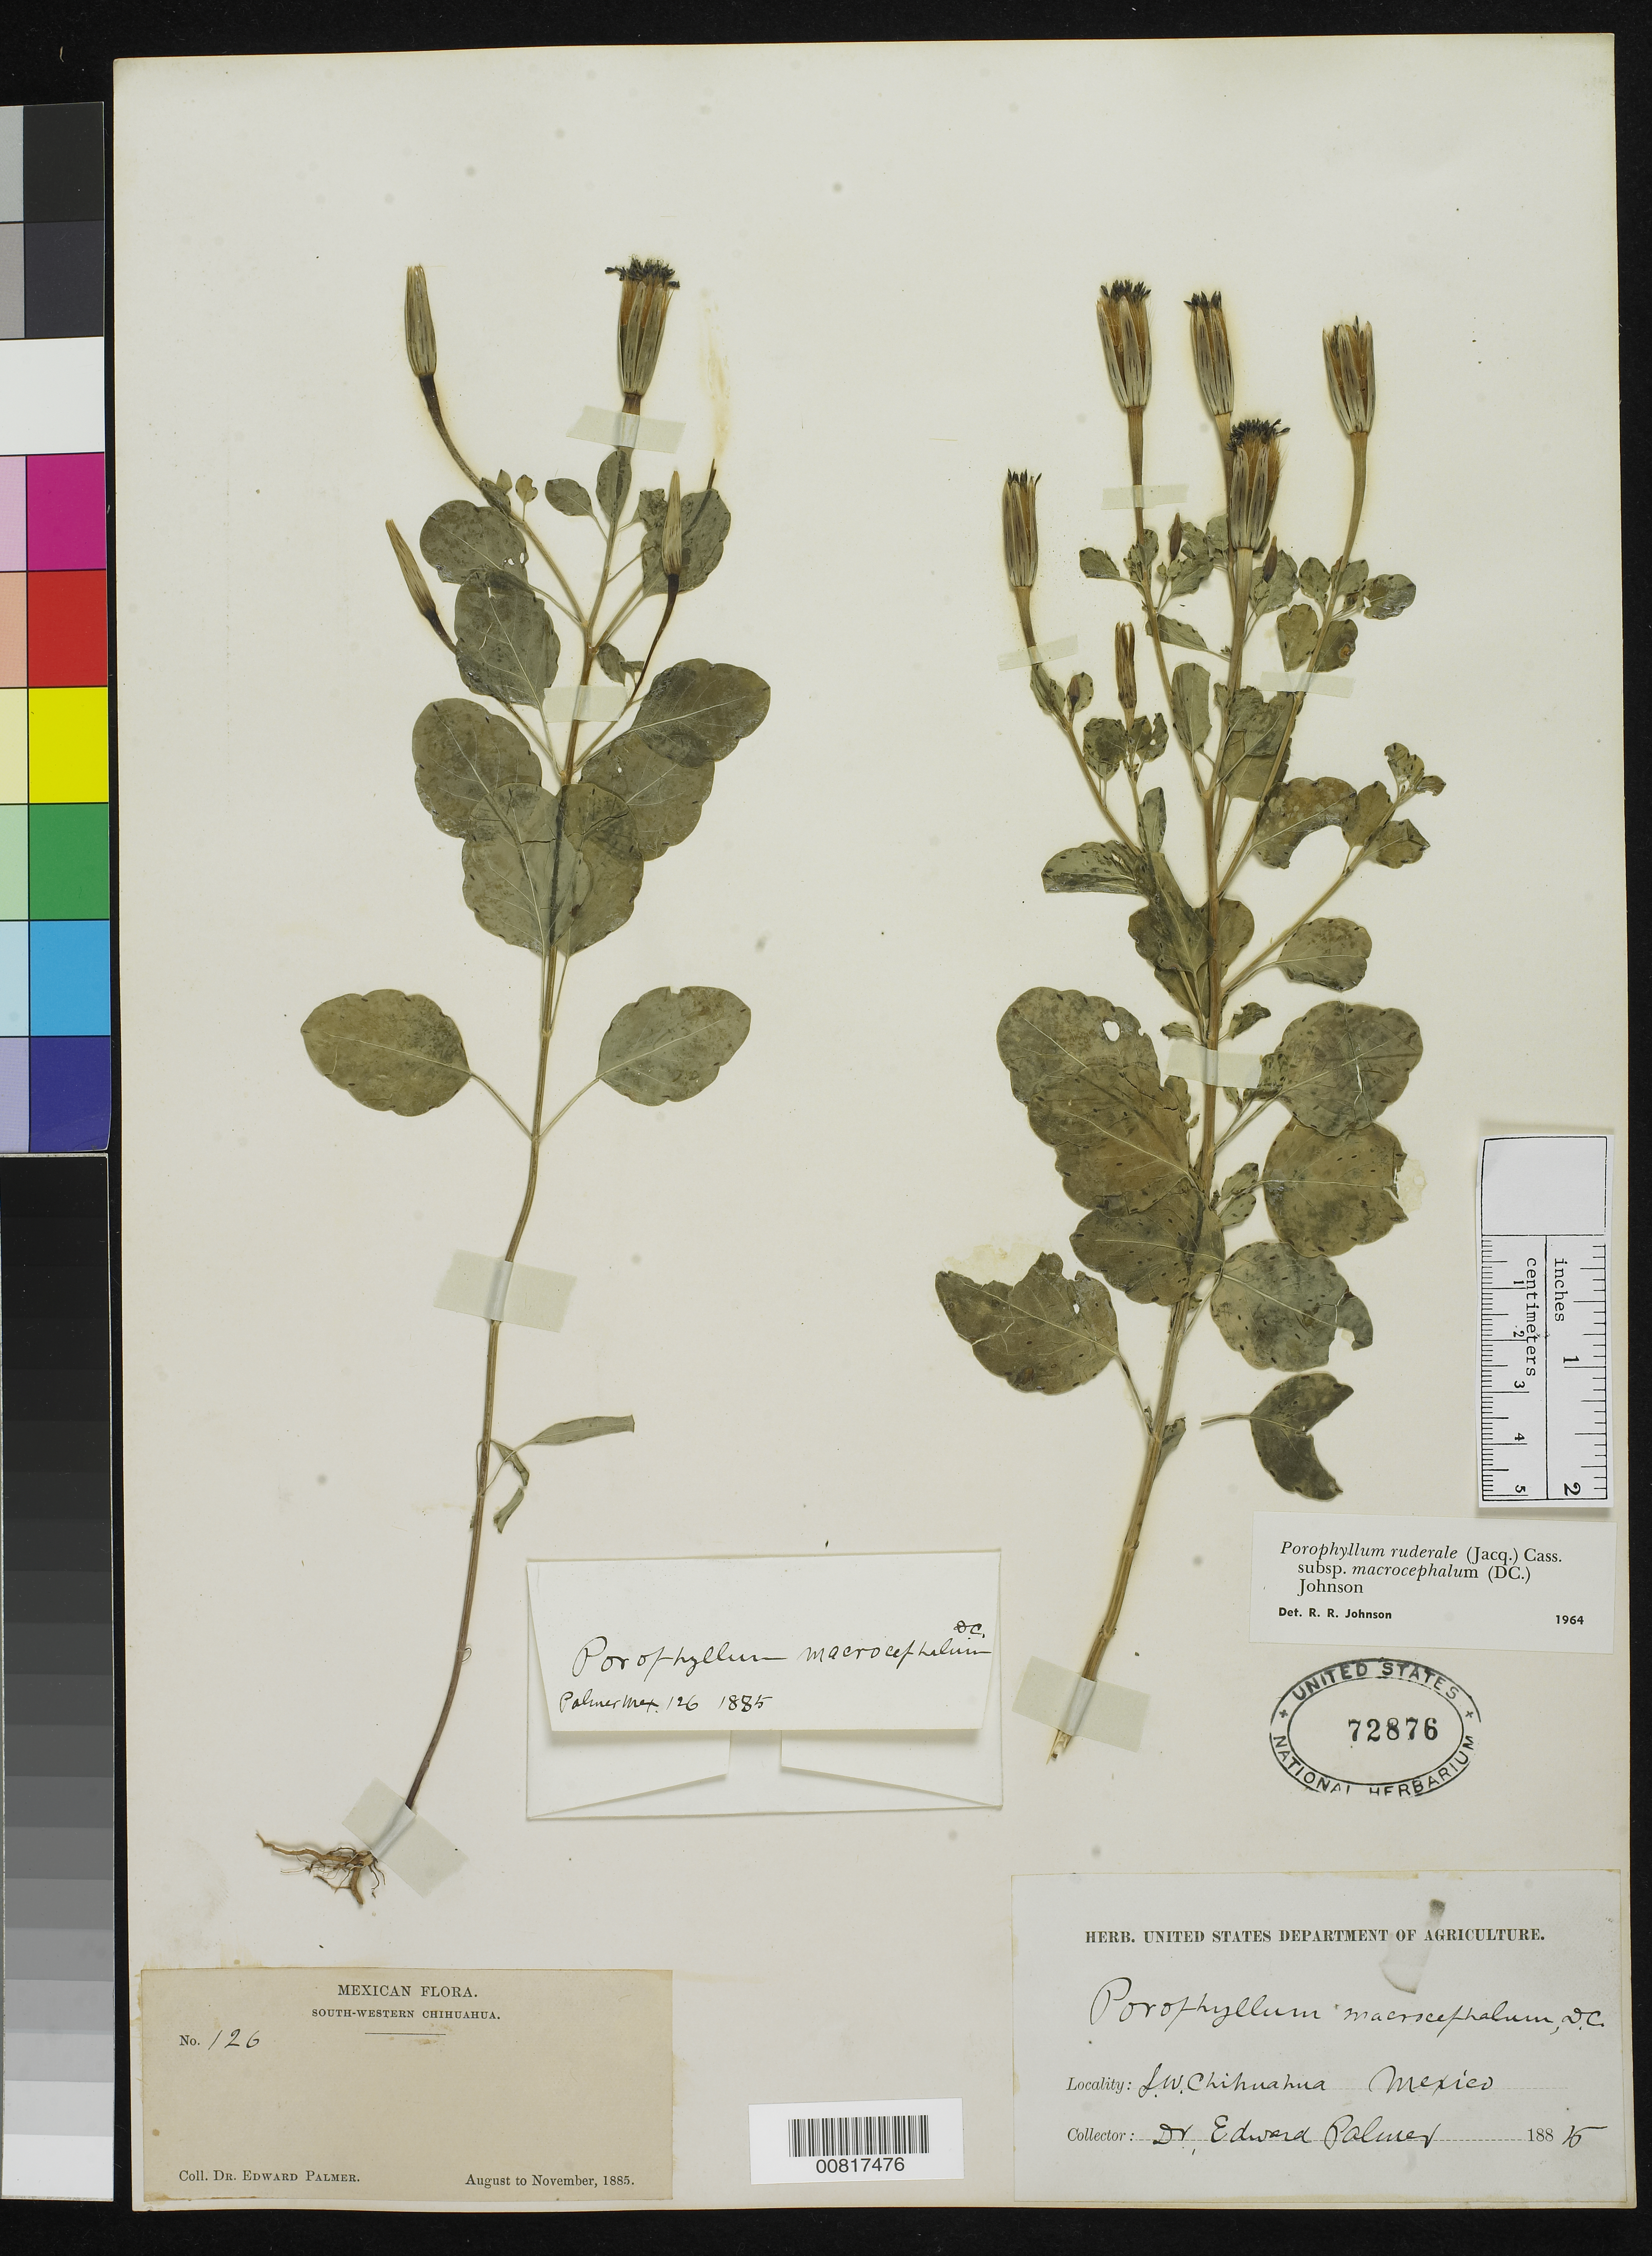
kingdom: Plantae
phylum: Tracheophyta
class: Magnoliopsida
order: Asterales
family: Asteraceae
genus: Porophyllum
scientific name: Porophyllum ruderale subsp. macrocephalum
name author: (DC.) R.R. Johnson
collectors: E. Palmer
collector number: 126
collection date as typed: Aug 1885 to -- Nov 1885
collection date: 1885-08/1885-11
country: Mexico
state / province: Chihuahua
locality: South-Western Chihuahua.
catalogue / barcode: US 72876